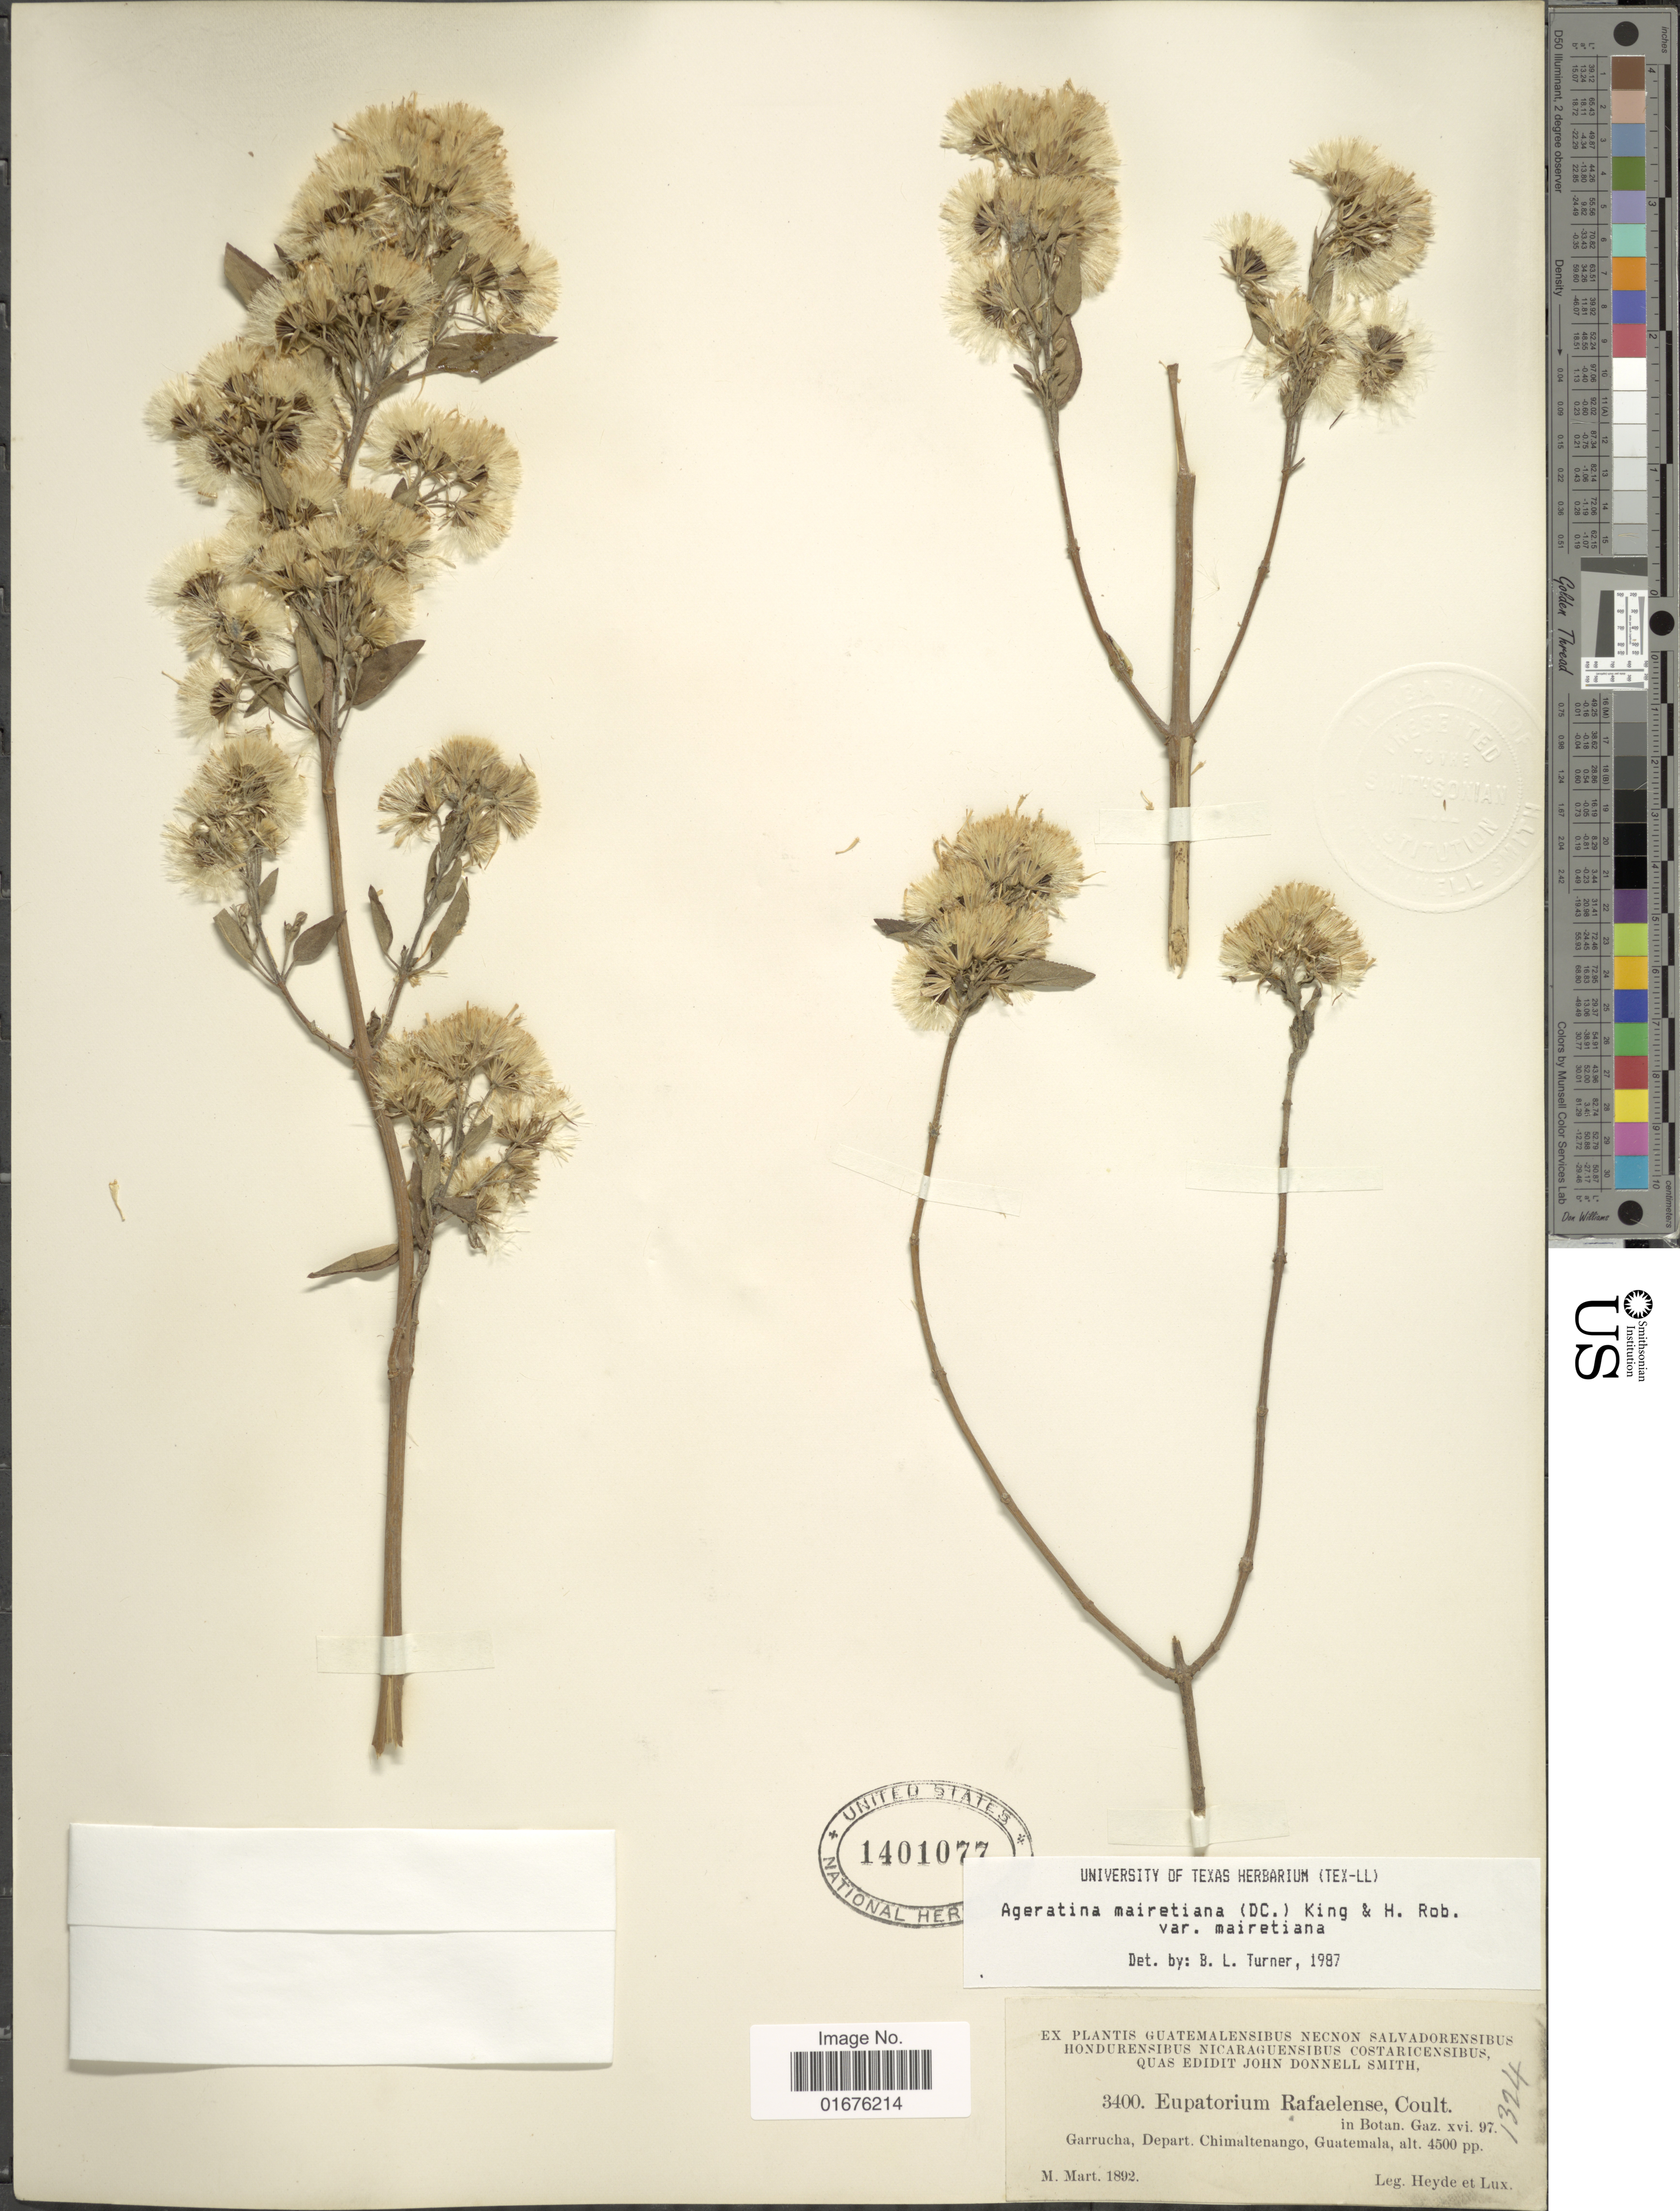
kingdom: Plantae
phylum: Tracheophyta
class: Magnoliopsida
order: Asterales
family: Asteraceae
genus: Ageratina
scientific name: Ageratina mairetiana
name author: (DC.) R.M. King & H. Rob.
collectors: Heyde & Lux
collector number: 3400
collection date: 1892-03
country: Guatemala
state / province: Chimaltenango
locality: Garrucha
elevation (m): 1372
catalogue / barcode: US 1401077